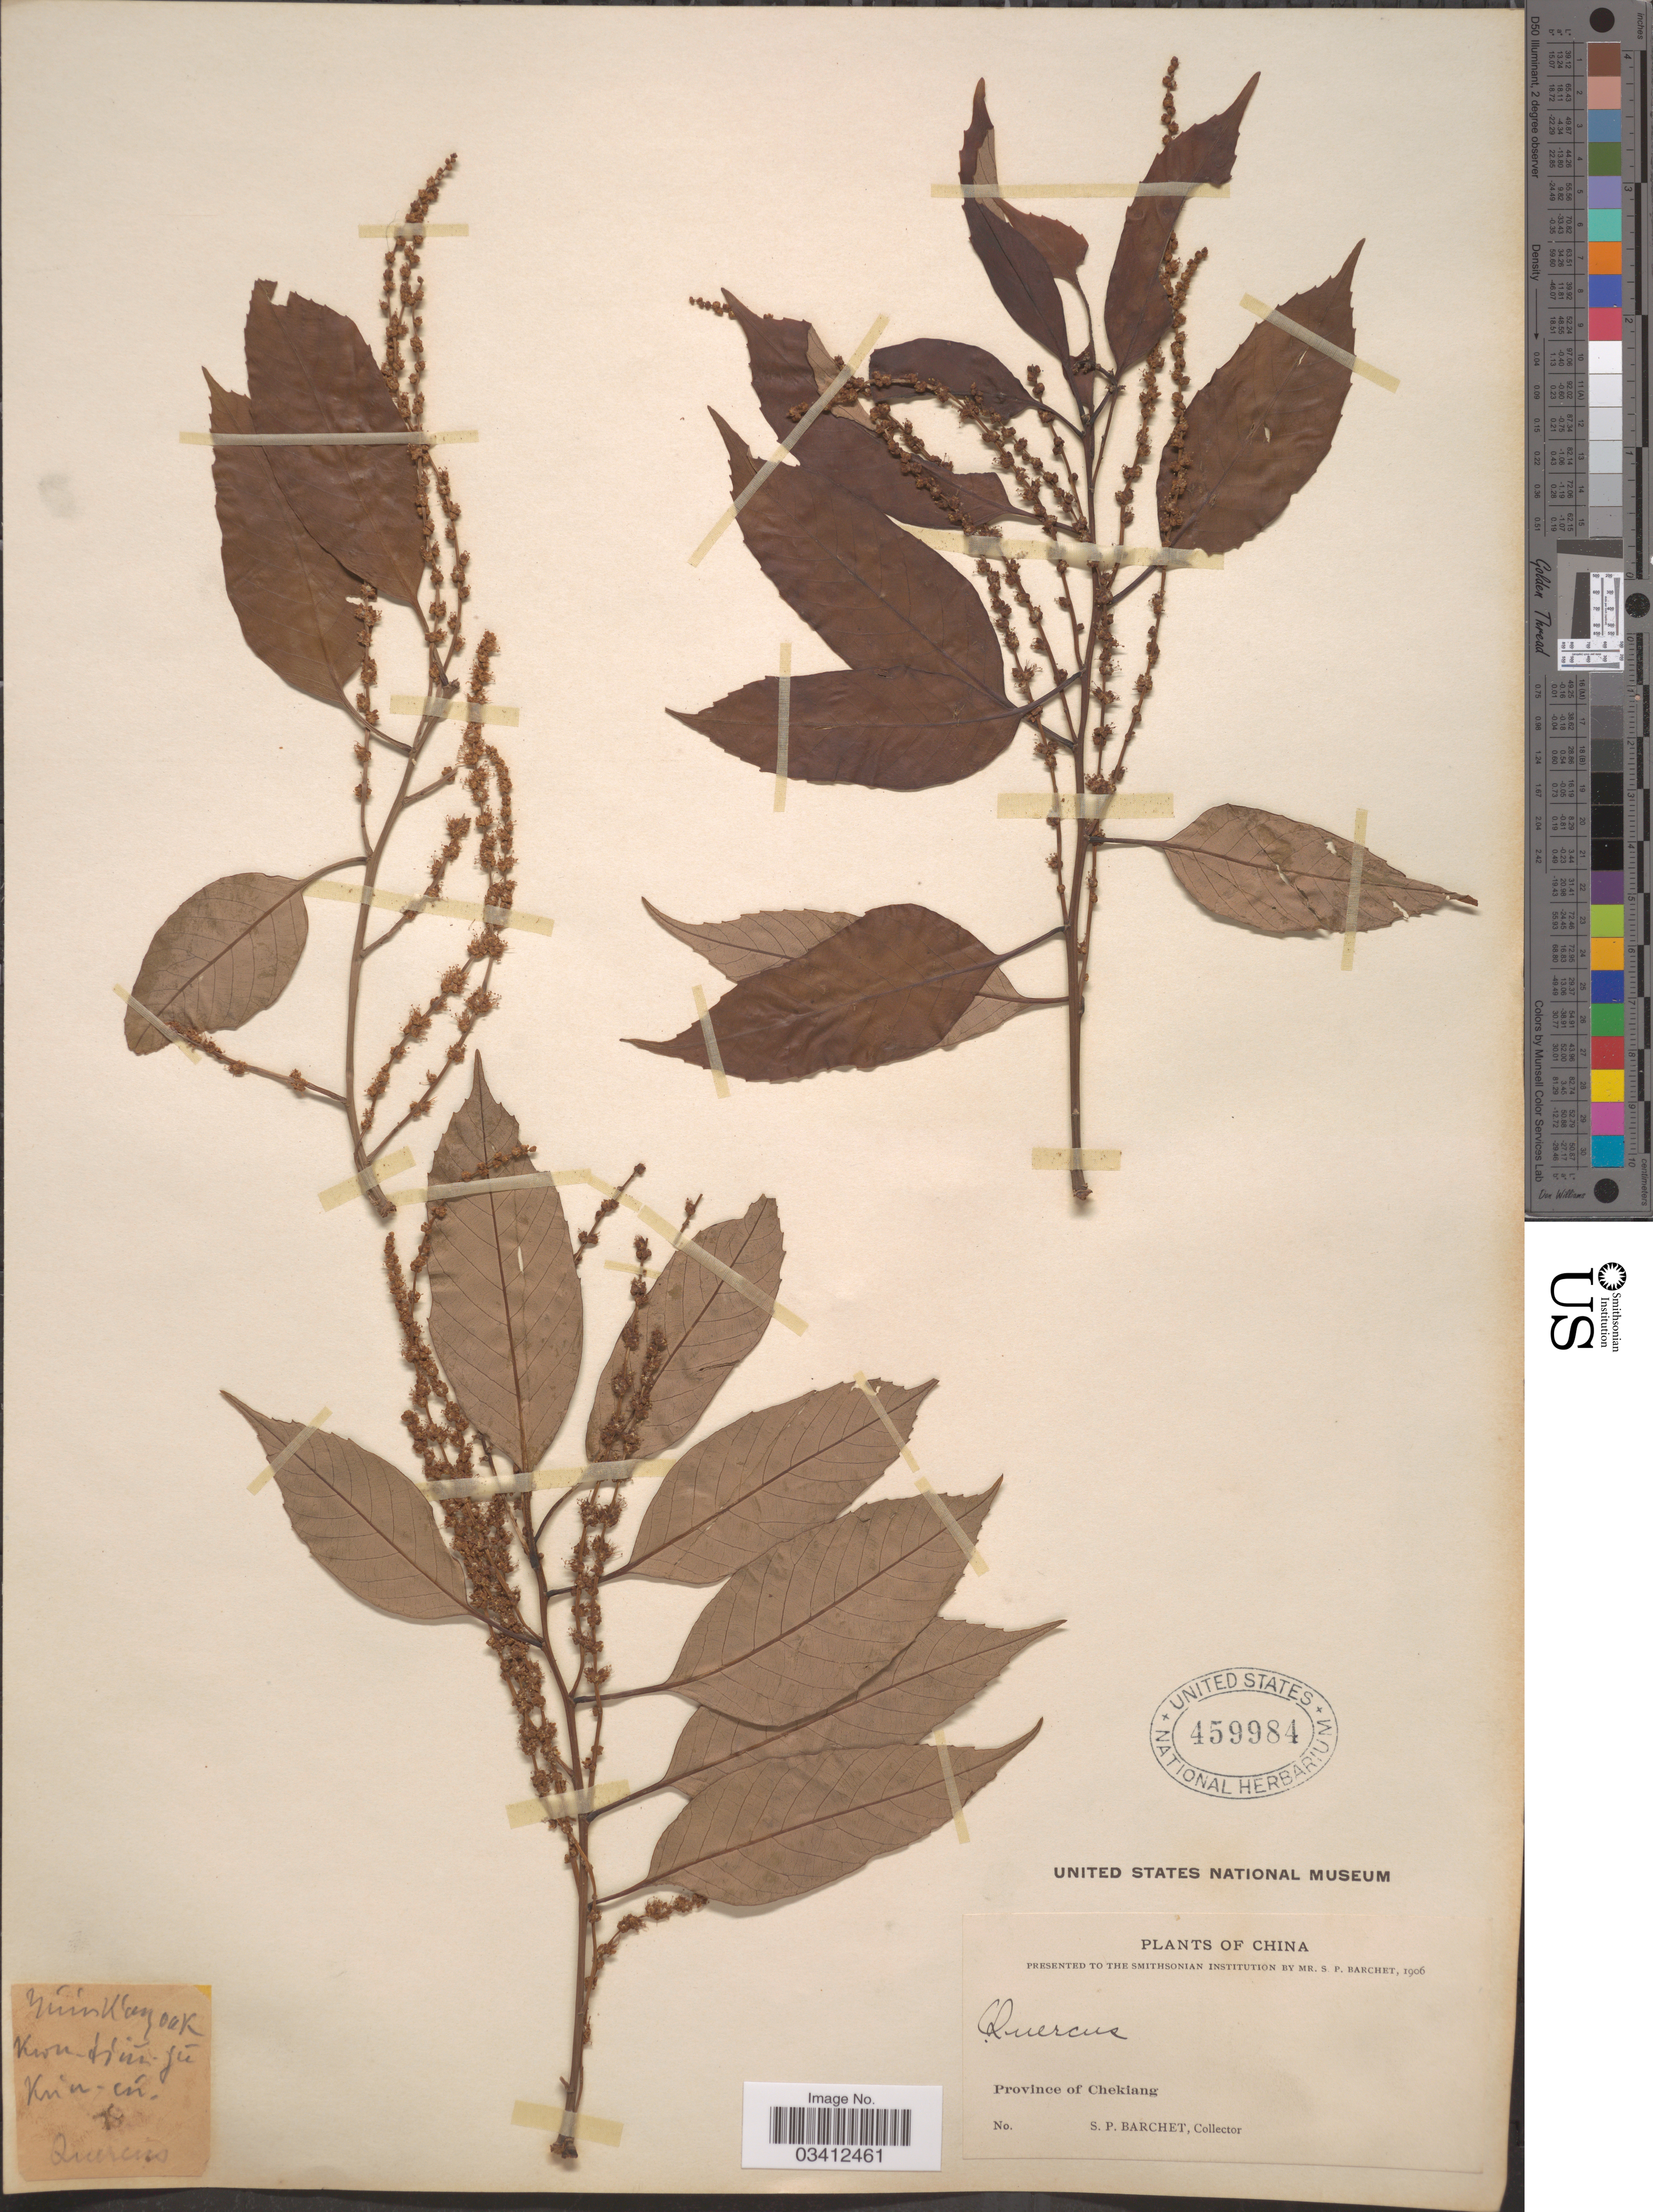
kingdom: Plantae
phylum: Tracheophyta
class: Magnoliopsida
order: Fagales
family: Fagaceae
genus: Quercus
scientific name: Quercus sp.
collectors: S. P. Barchet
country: China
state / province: Zhejiang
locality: Province of Chekiang.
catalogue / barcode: US 459984